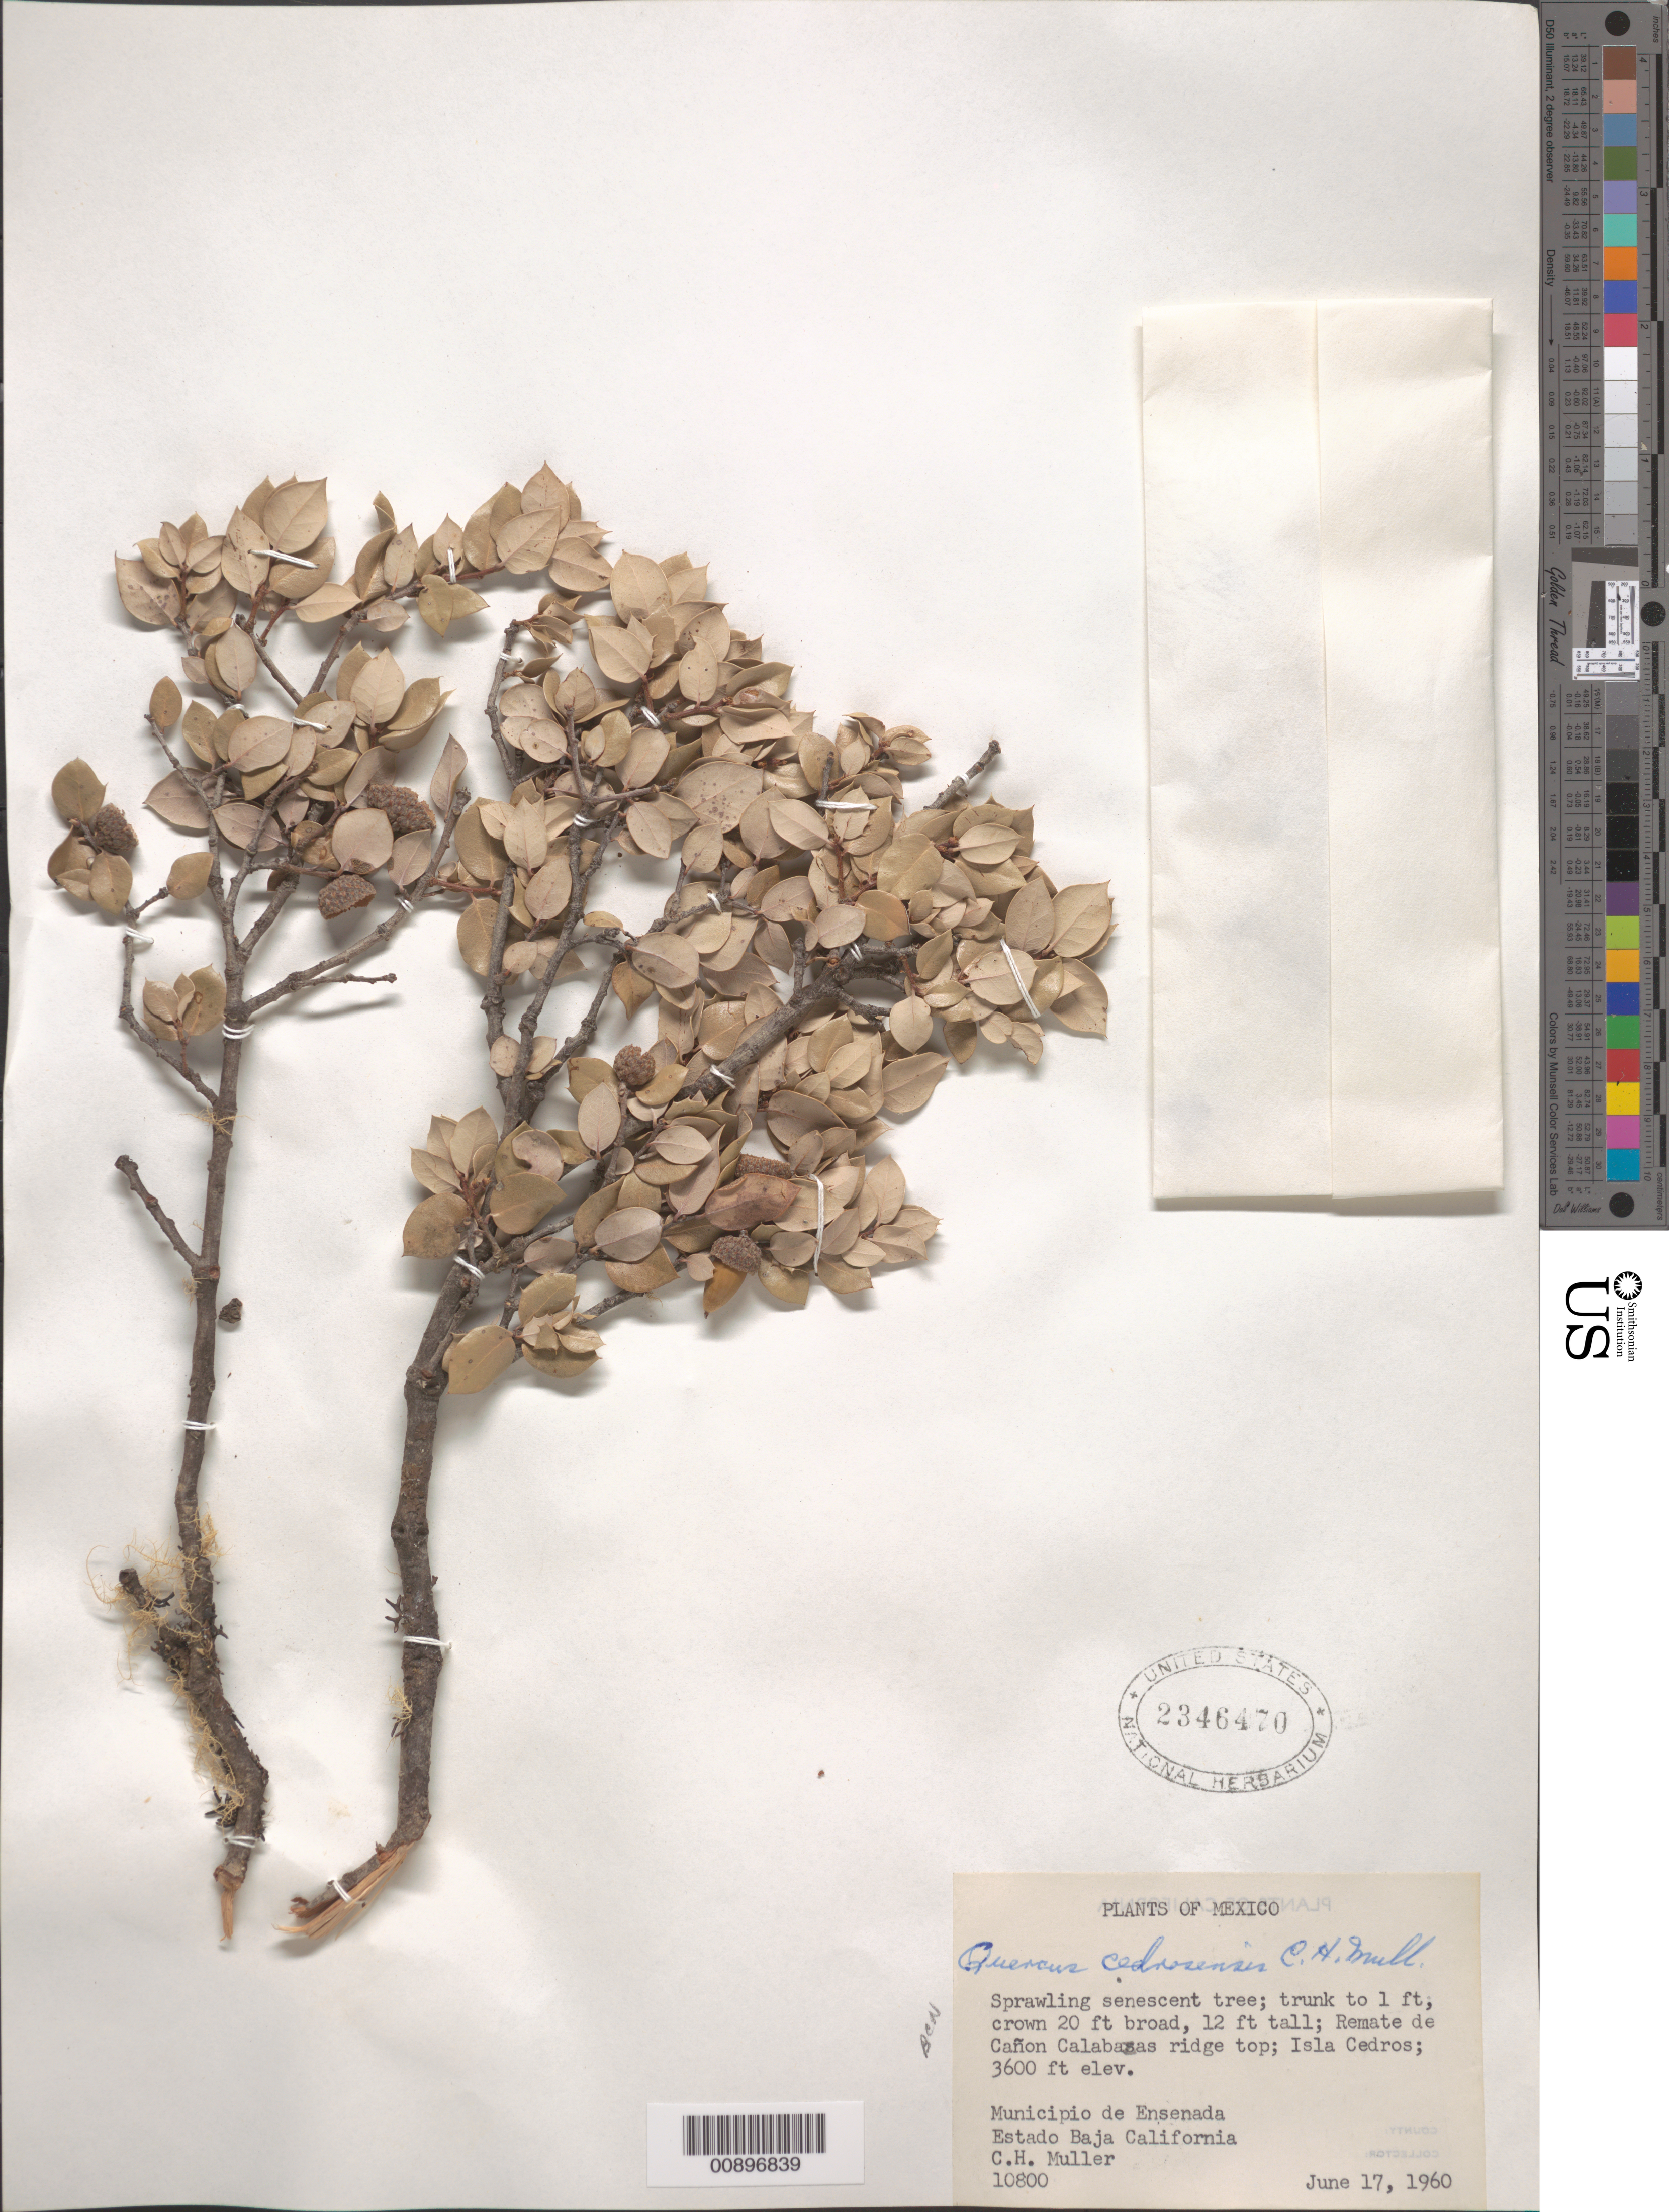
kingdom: Plantae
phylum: Tracheophyta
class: Magnoliopsida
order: Fagales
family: Fagaceae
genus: Quercus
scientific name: Quercus cedrosensis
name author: C.H. Mull.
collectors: C. H. Muller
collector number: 10800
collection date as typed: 17 Jun 1960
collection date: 1960-06-17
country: Mexico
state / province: Baja California Norte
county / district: Ensenada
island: Cedros I.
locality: Remate de Cañon Calabazas ridge top; Isla Cedros.Municipio Ensenda, Estado Baja California.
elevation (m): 1097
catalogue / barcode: US 2346470